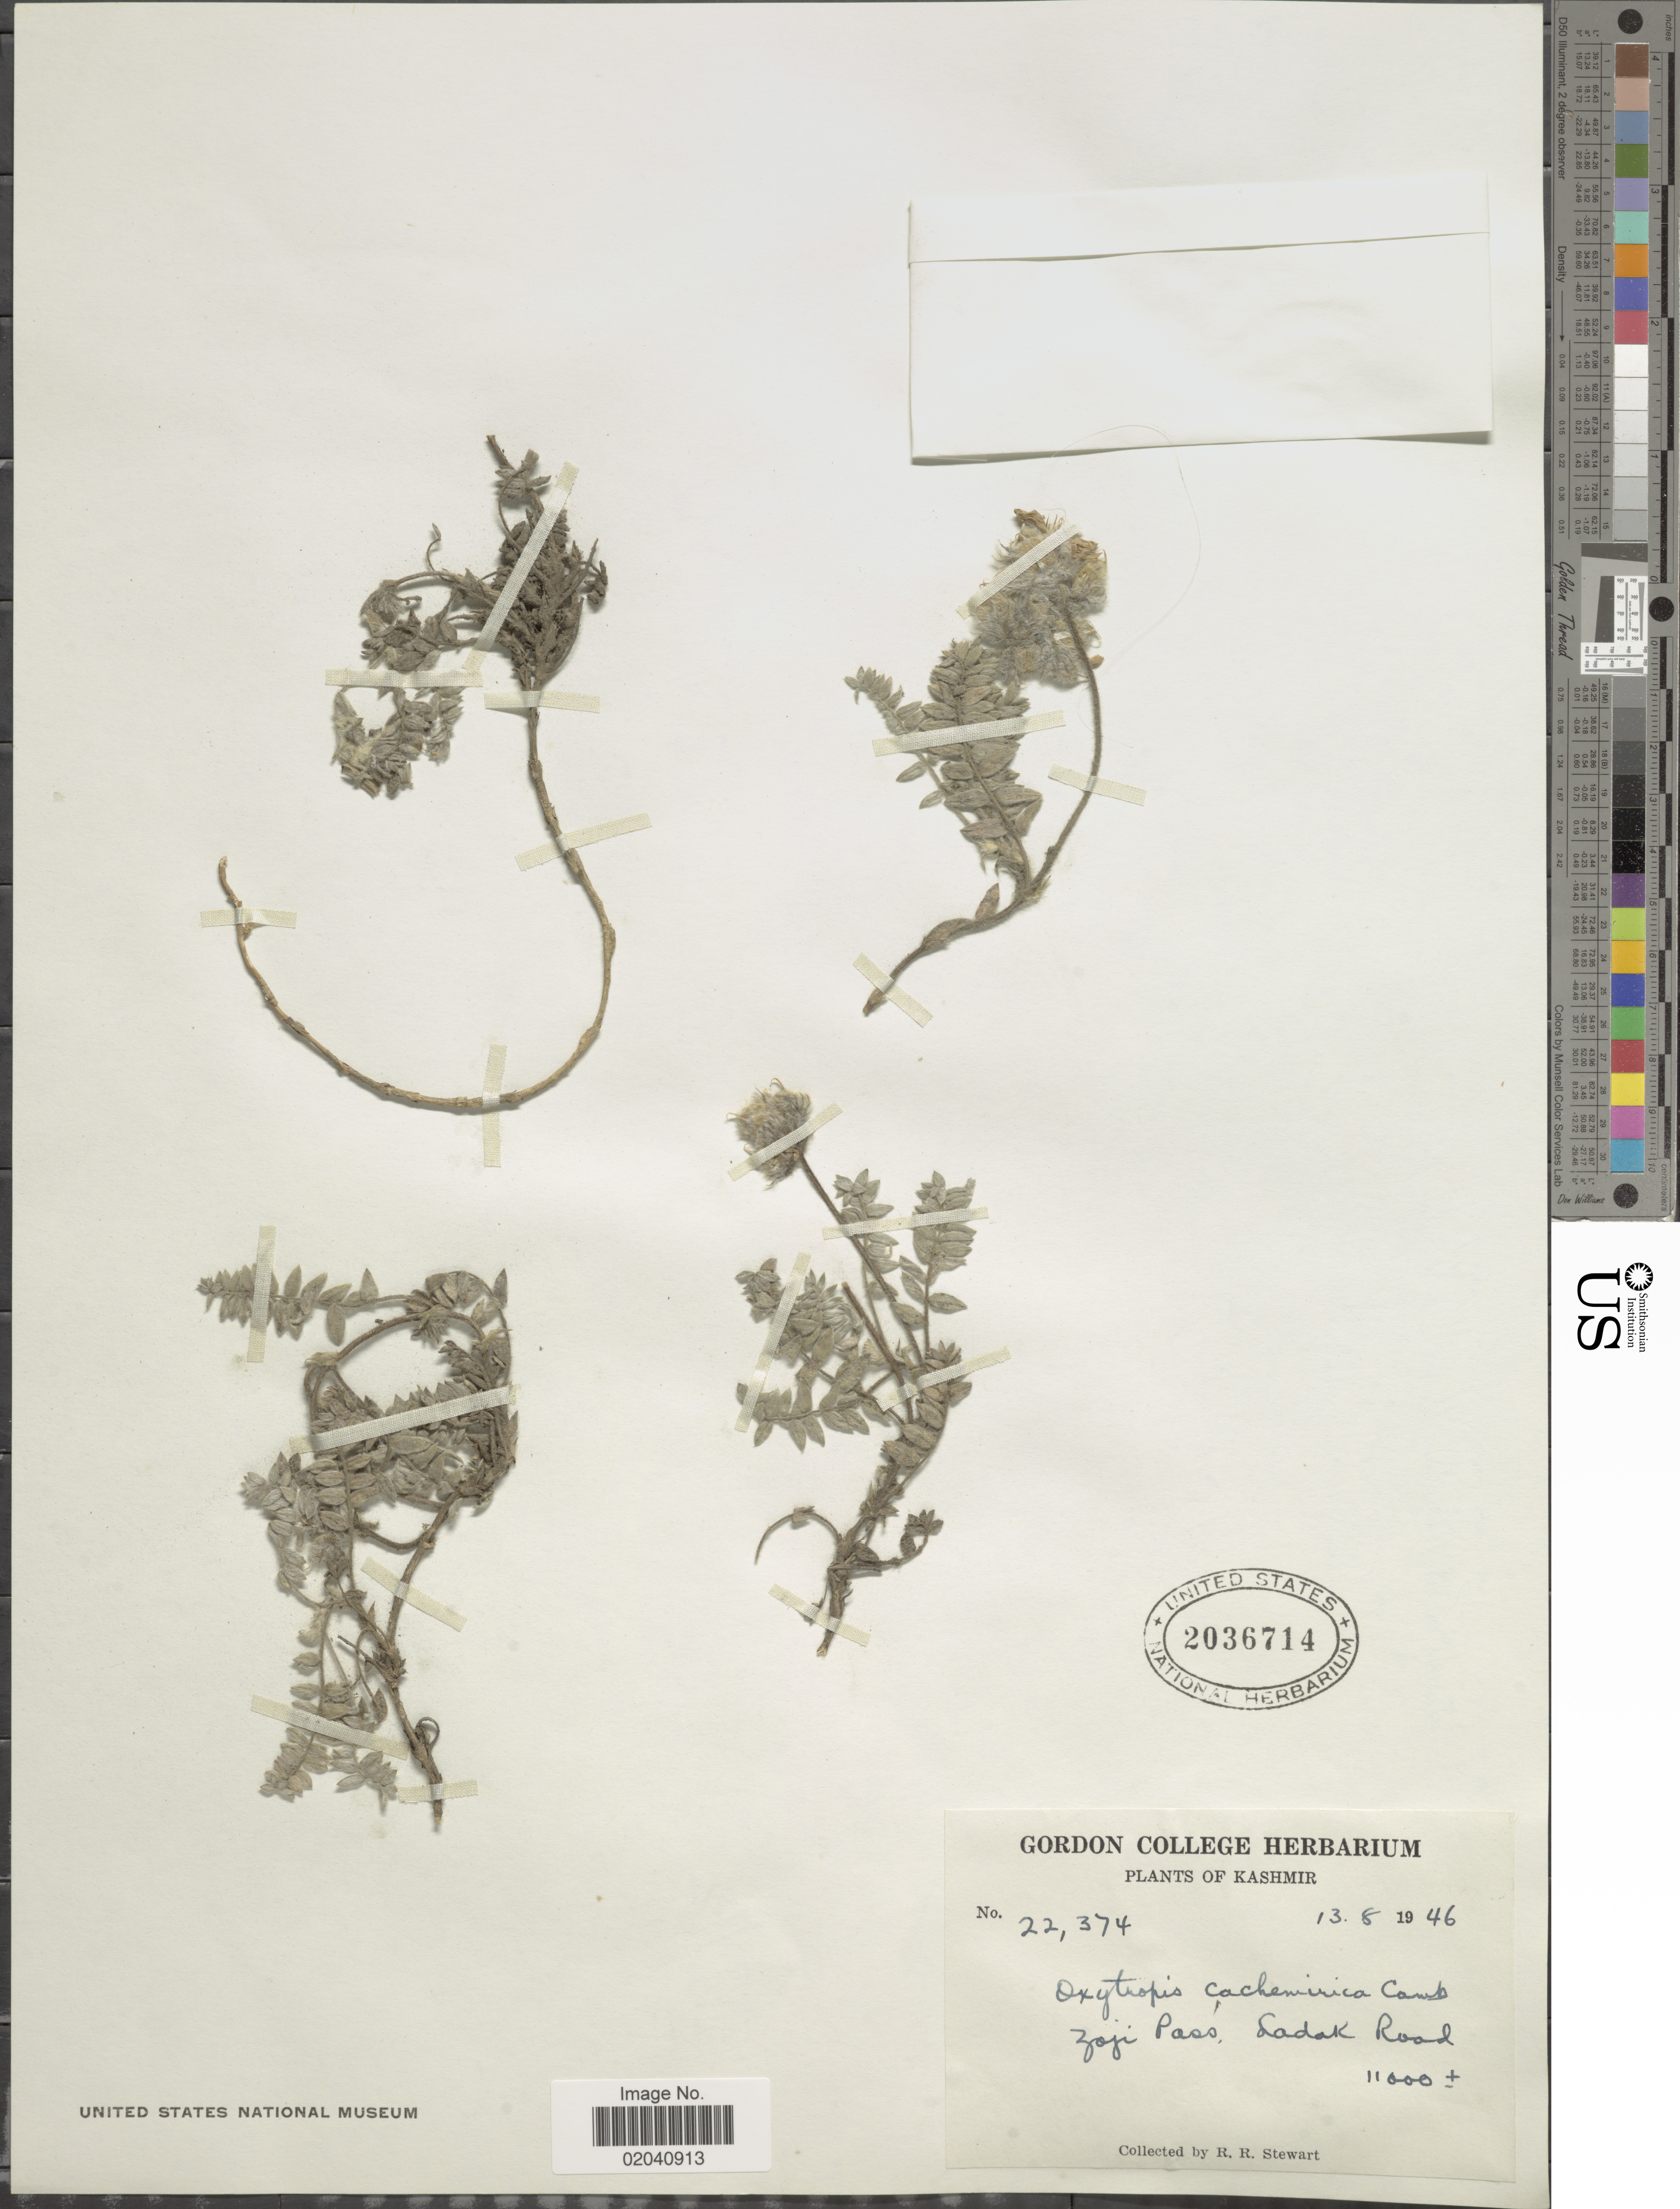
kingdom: Plantae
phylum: Tracheophyta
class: Magnoliopsida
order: Fabales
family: Fabaceae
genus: Oxytropis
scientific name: Oxytropis cashemiriana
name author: Cambess.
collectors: R. R. Stewart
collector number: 22374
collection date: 1946-08-13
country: India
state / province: Ladakh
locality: Kashmir, Zoji Pass, Ladak Road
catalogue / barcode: US 2036714